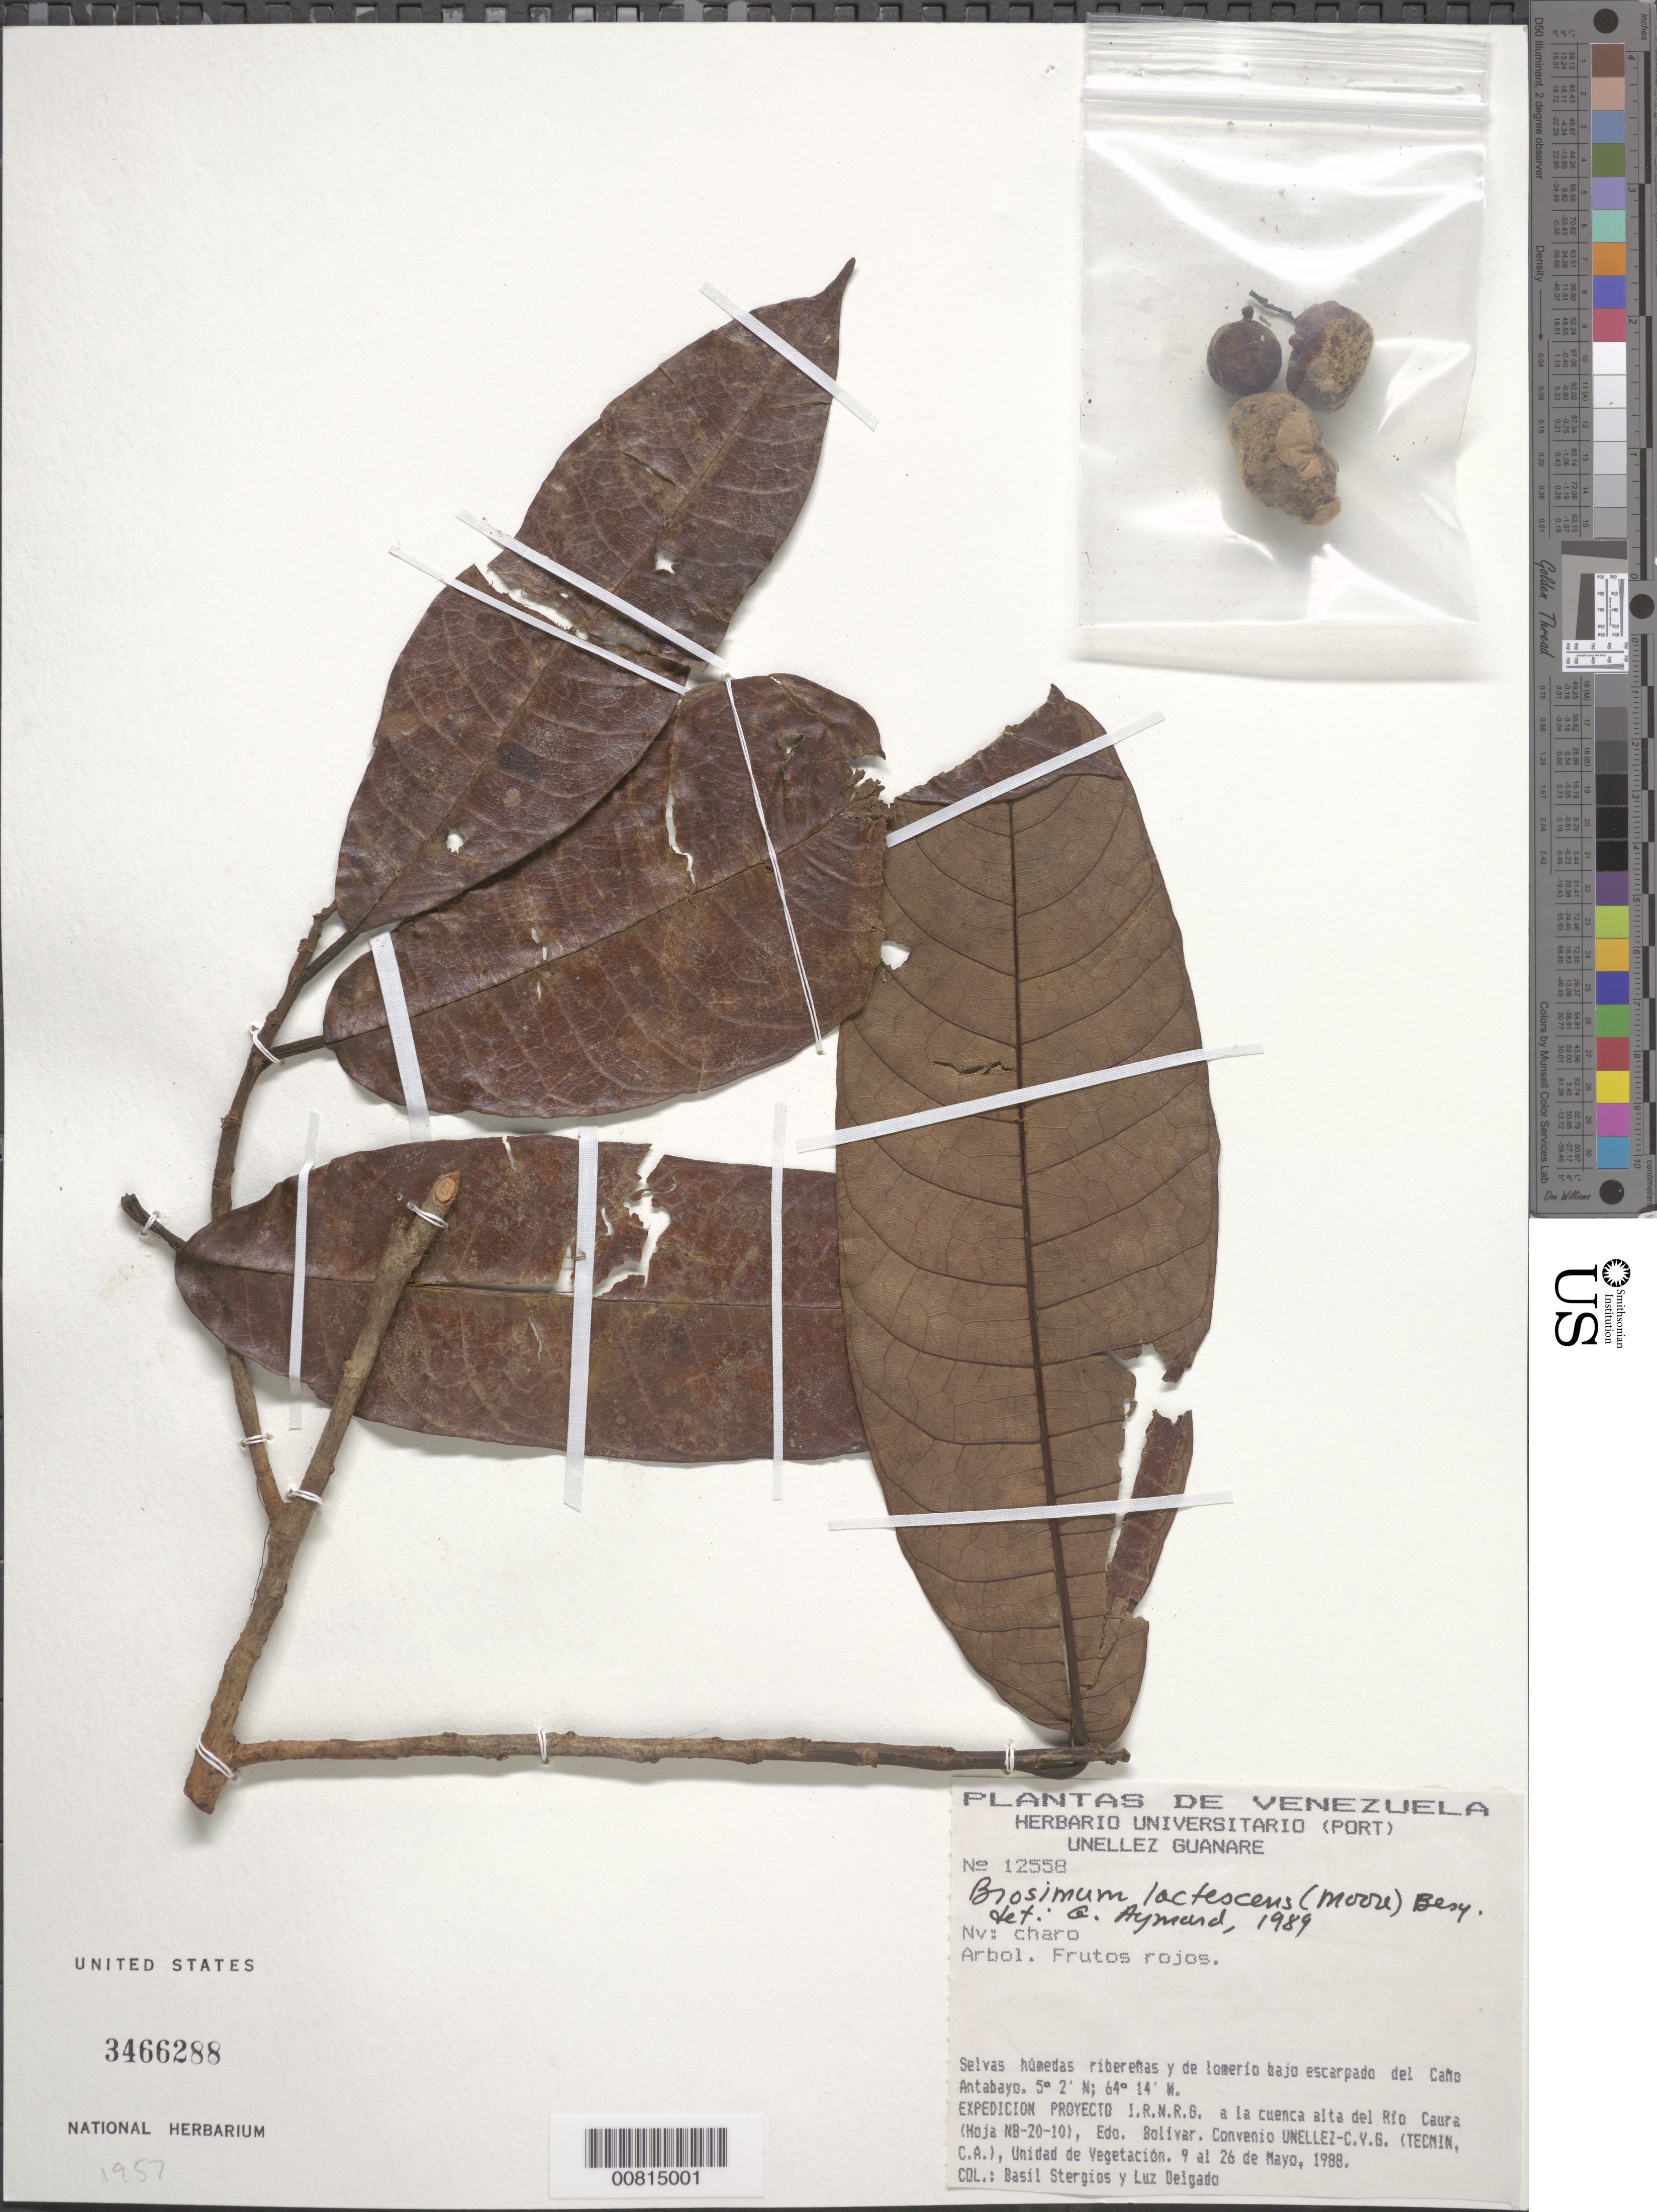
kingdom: Plantae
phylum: Tracheophyta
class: Magnoliopsida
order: Rosales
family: Moraceae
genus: Brosimum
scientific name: Brosimum lactescens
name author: (S. Moore) C.C. Berg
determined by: Aymard C., G. A., (PORT), Univ. Nac. Exp. de los Llanos Ezequiel Zamora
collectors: B. G. Stergios & L. Delgado V.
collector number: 12558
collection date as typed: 9-May-88 to 26-May-88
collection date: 1988-05-09/1988-05-26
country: Venezuela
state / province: Bolívar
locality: Río Caura, Caño Antabayo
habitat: Selvas húmedas riberenas y de lomero bajo escarpado del cano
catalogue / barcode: US 3466288